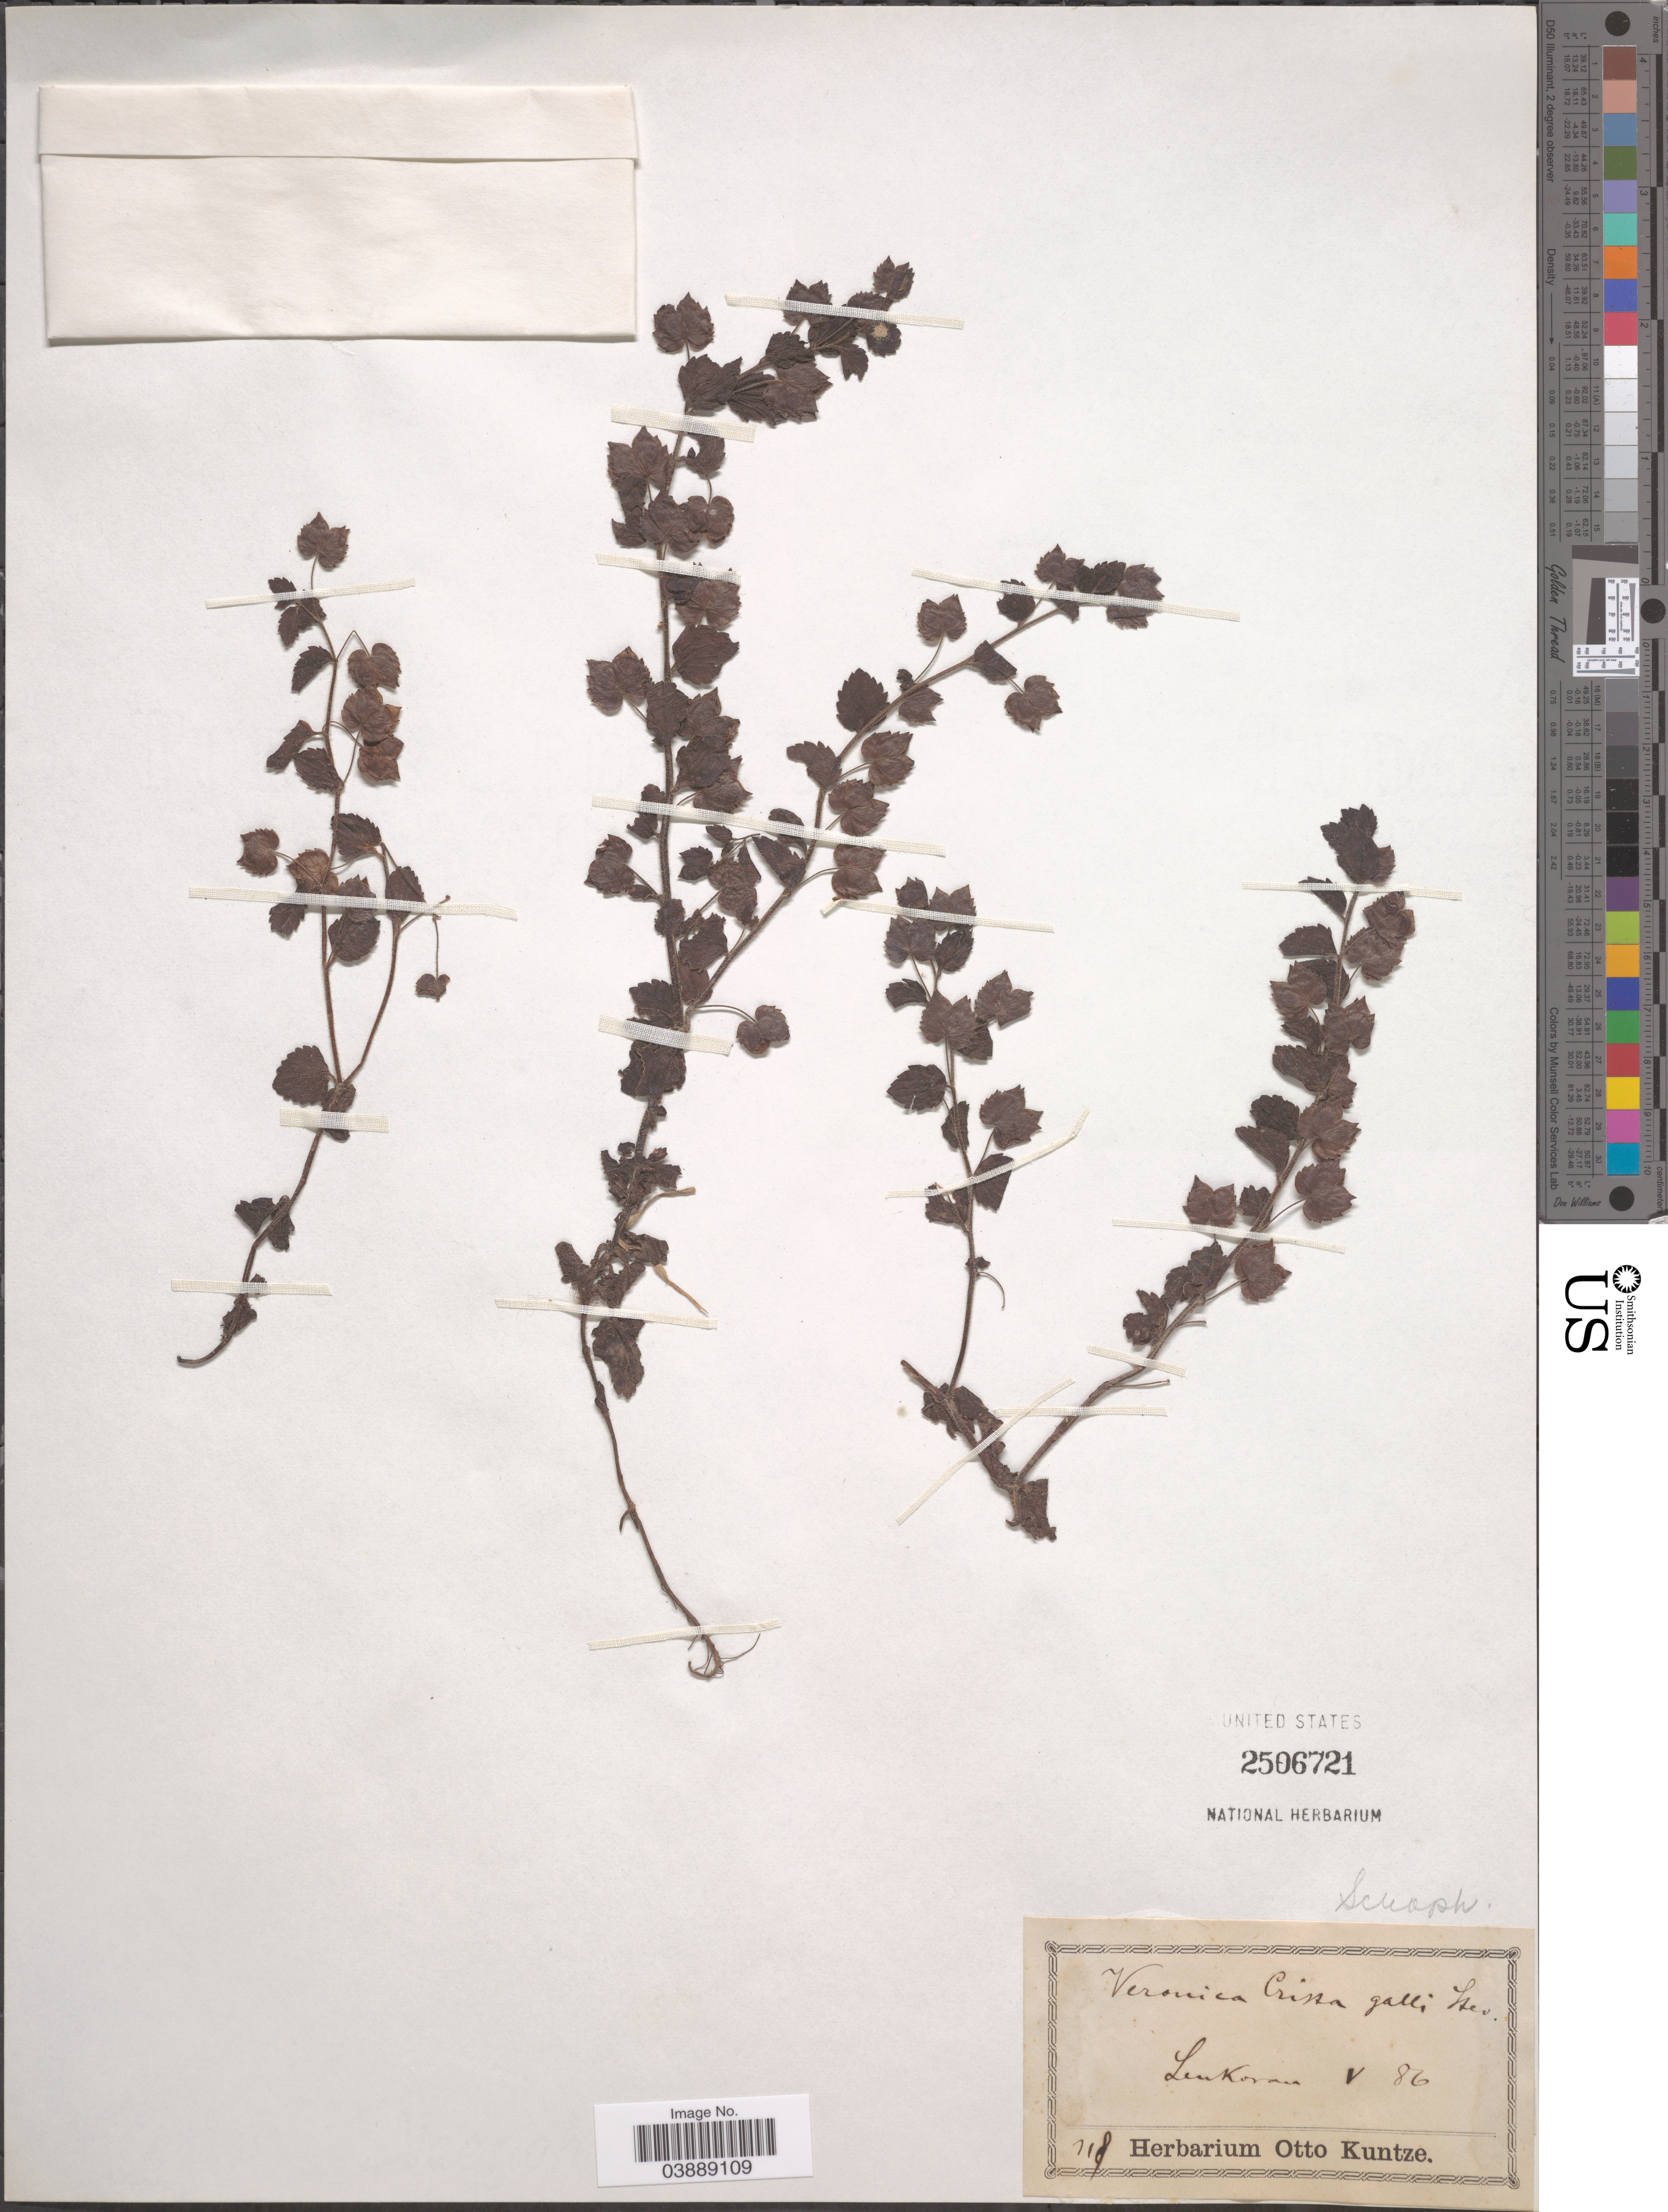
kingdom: Plantae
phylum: Tracheophyta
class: Magnoliopsida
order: Lamiales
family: Plantaginaceae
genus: Veronica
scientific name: Veronica crista-galli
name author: Steven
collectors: ex herb. Otto Kuntze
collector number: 118?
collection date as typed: Transcribed d/m/y: /5/86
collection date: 1886-05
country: Azerbaijan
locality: Lenkoran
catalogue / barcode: US 2506721